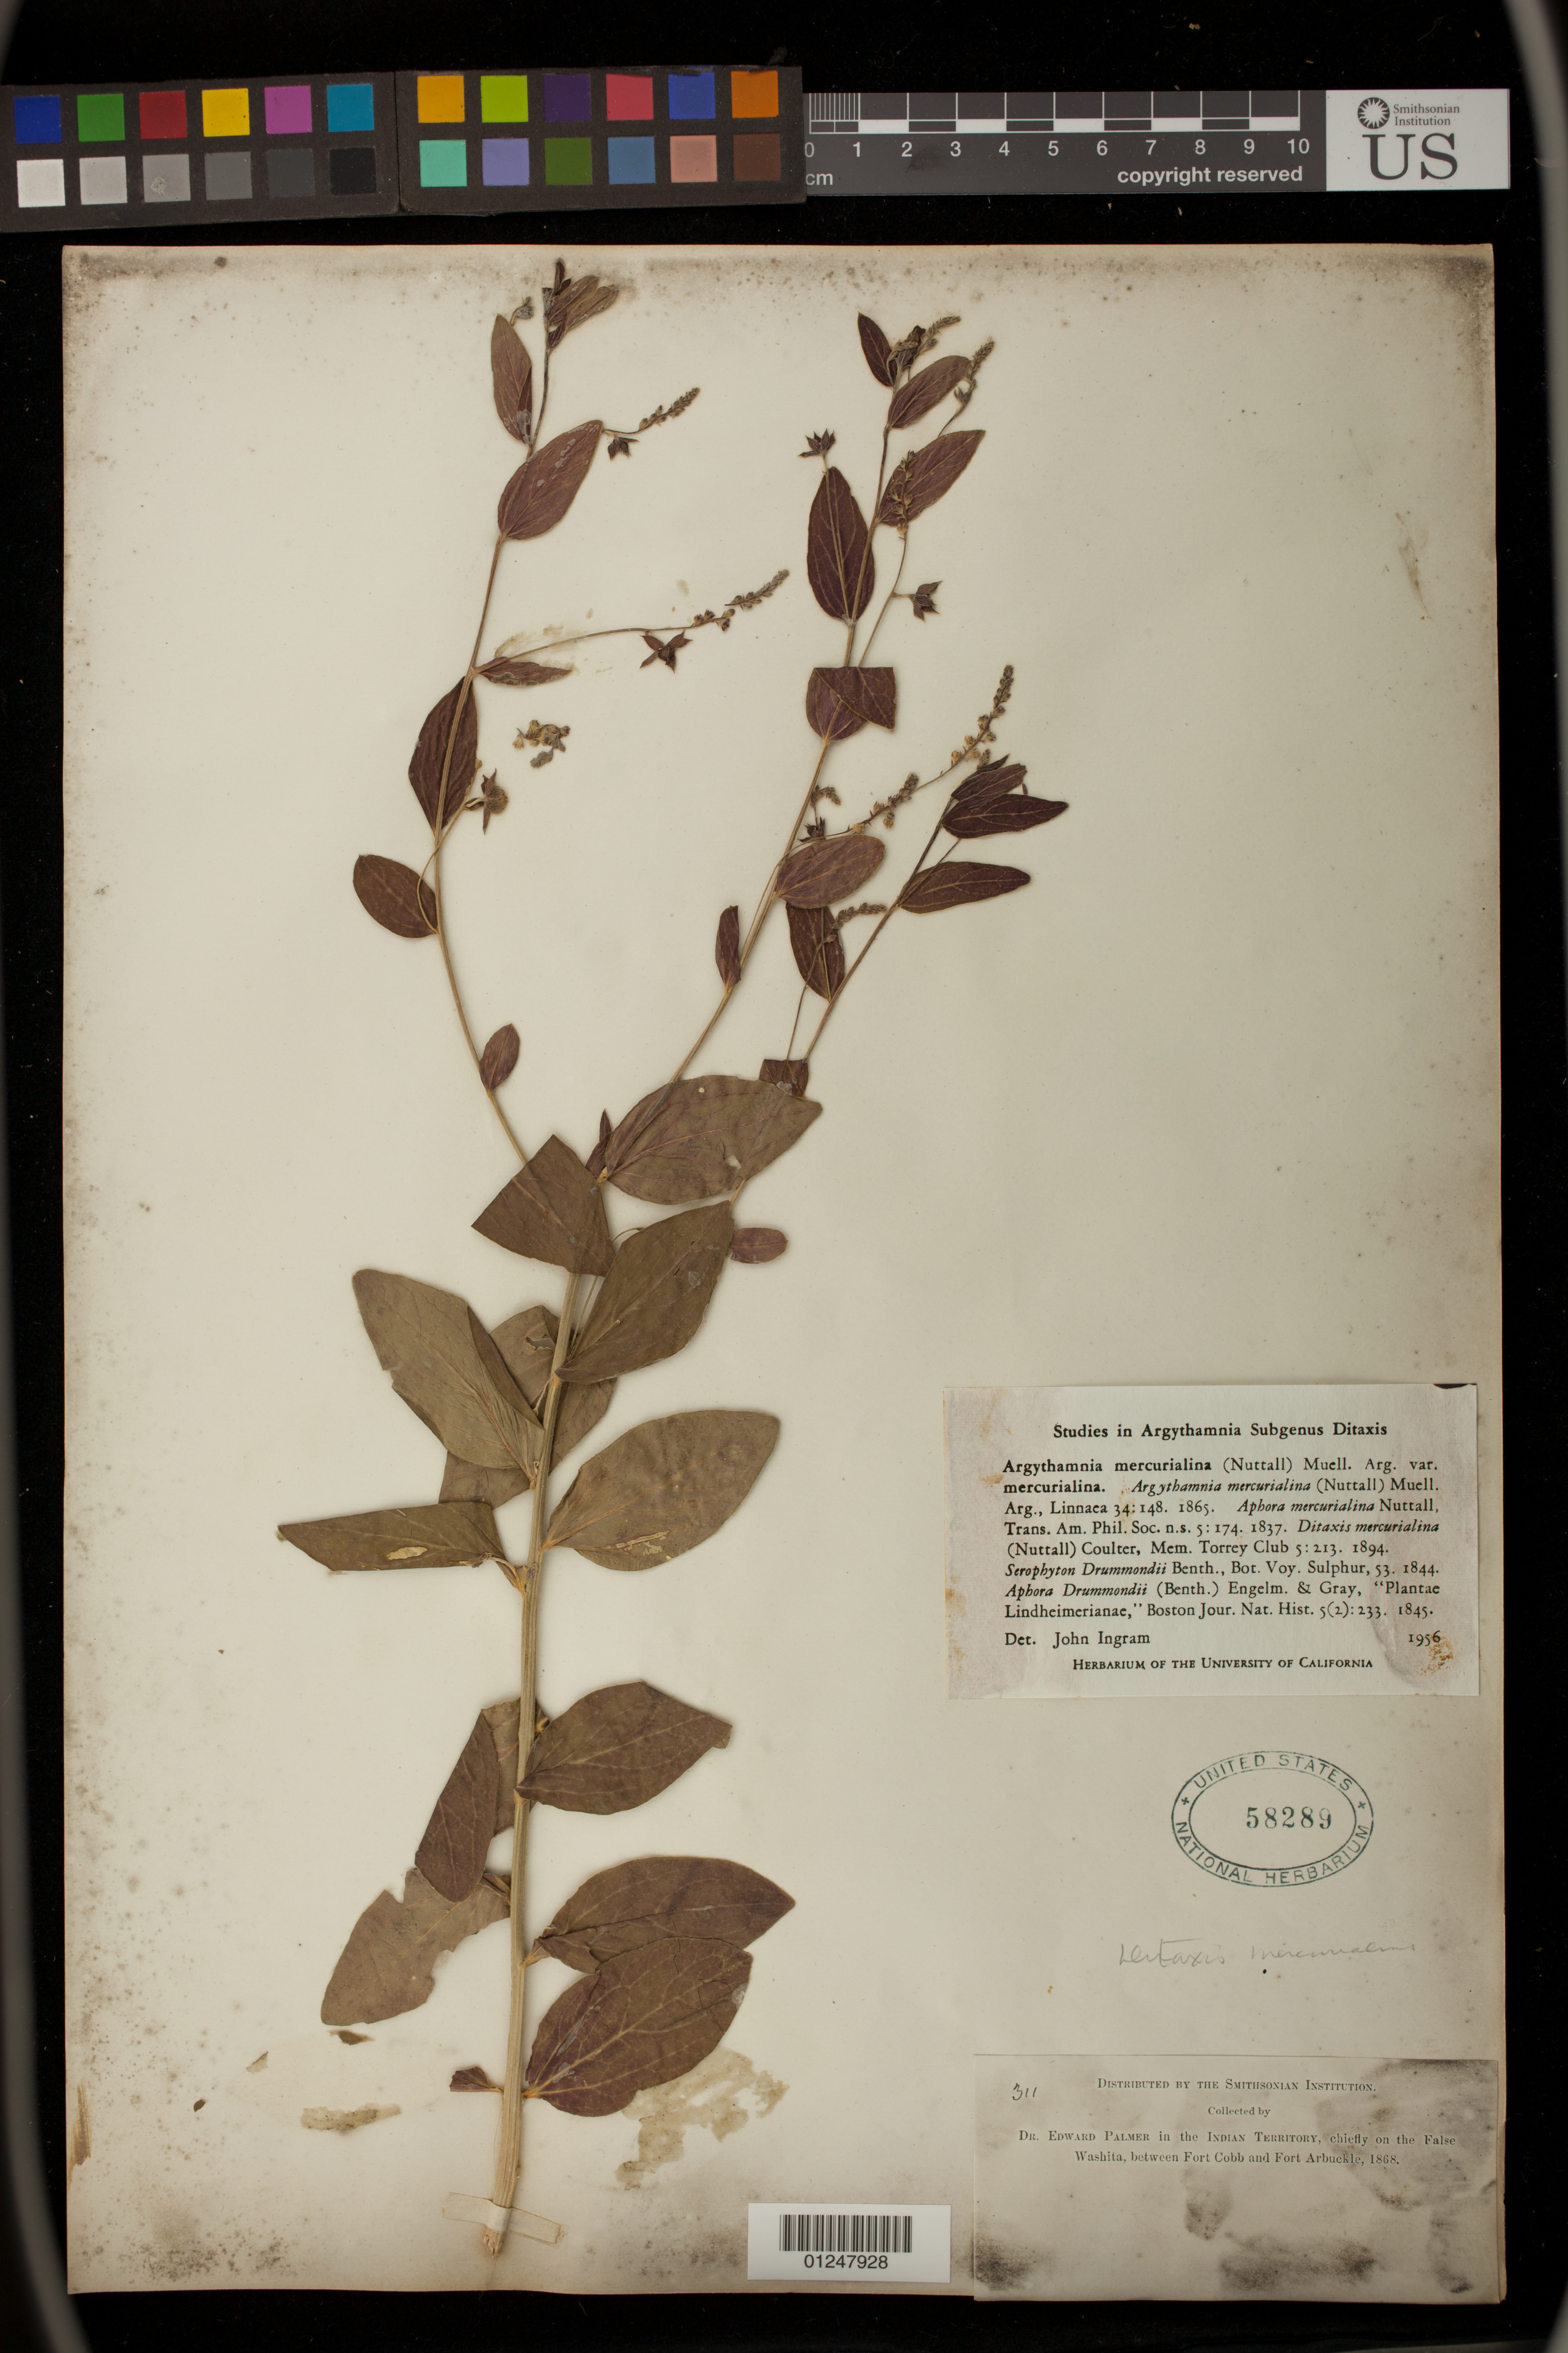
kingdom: Plantae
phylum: Tracheophyta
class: Magnoliopsida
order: Malpighiales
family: Euphorbiaceae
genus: Argythamnia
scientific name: Argythamnia mercurialina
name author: (Nutt.) Müll. Arg.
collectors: E. Palmer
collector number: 311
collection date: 1868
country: United States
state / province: Oklahoma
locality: Indian Territory, chiefly on the False Washita, between Fort Cobb and Fort Arbuckle.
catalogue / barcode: US 58289